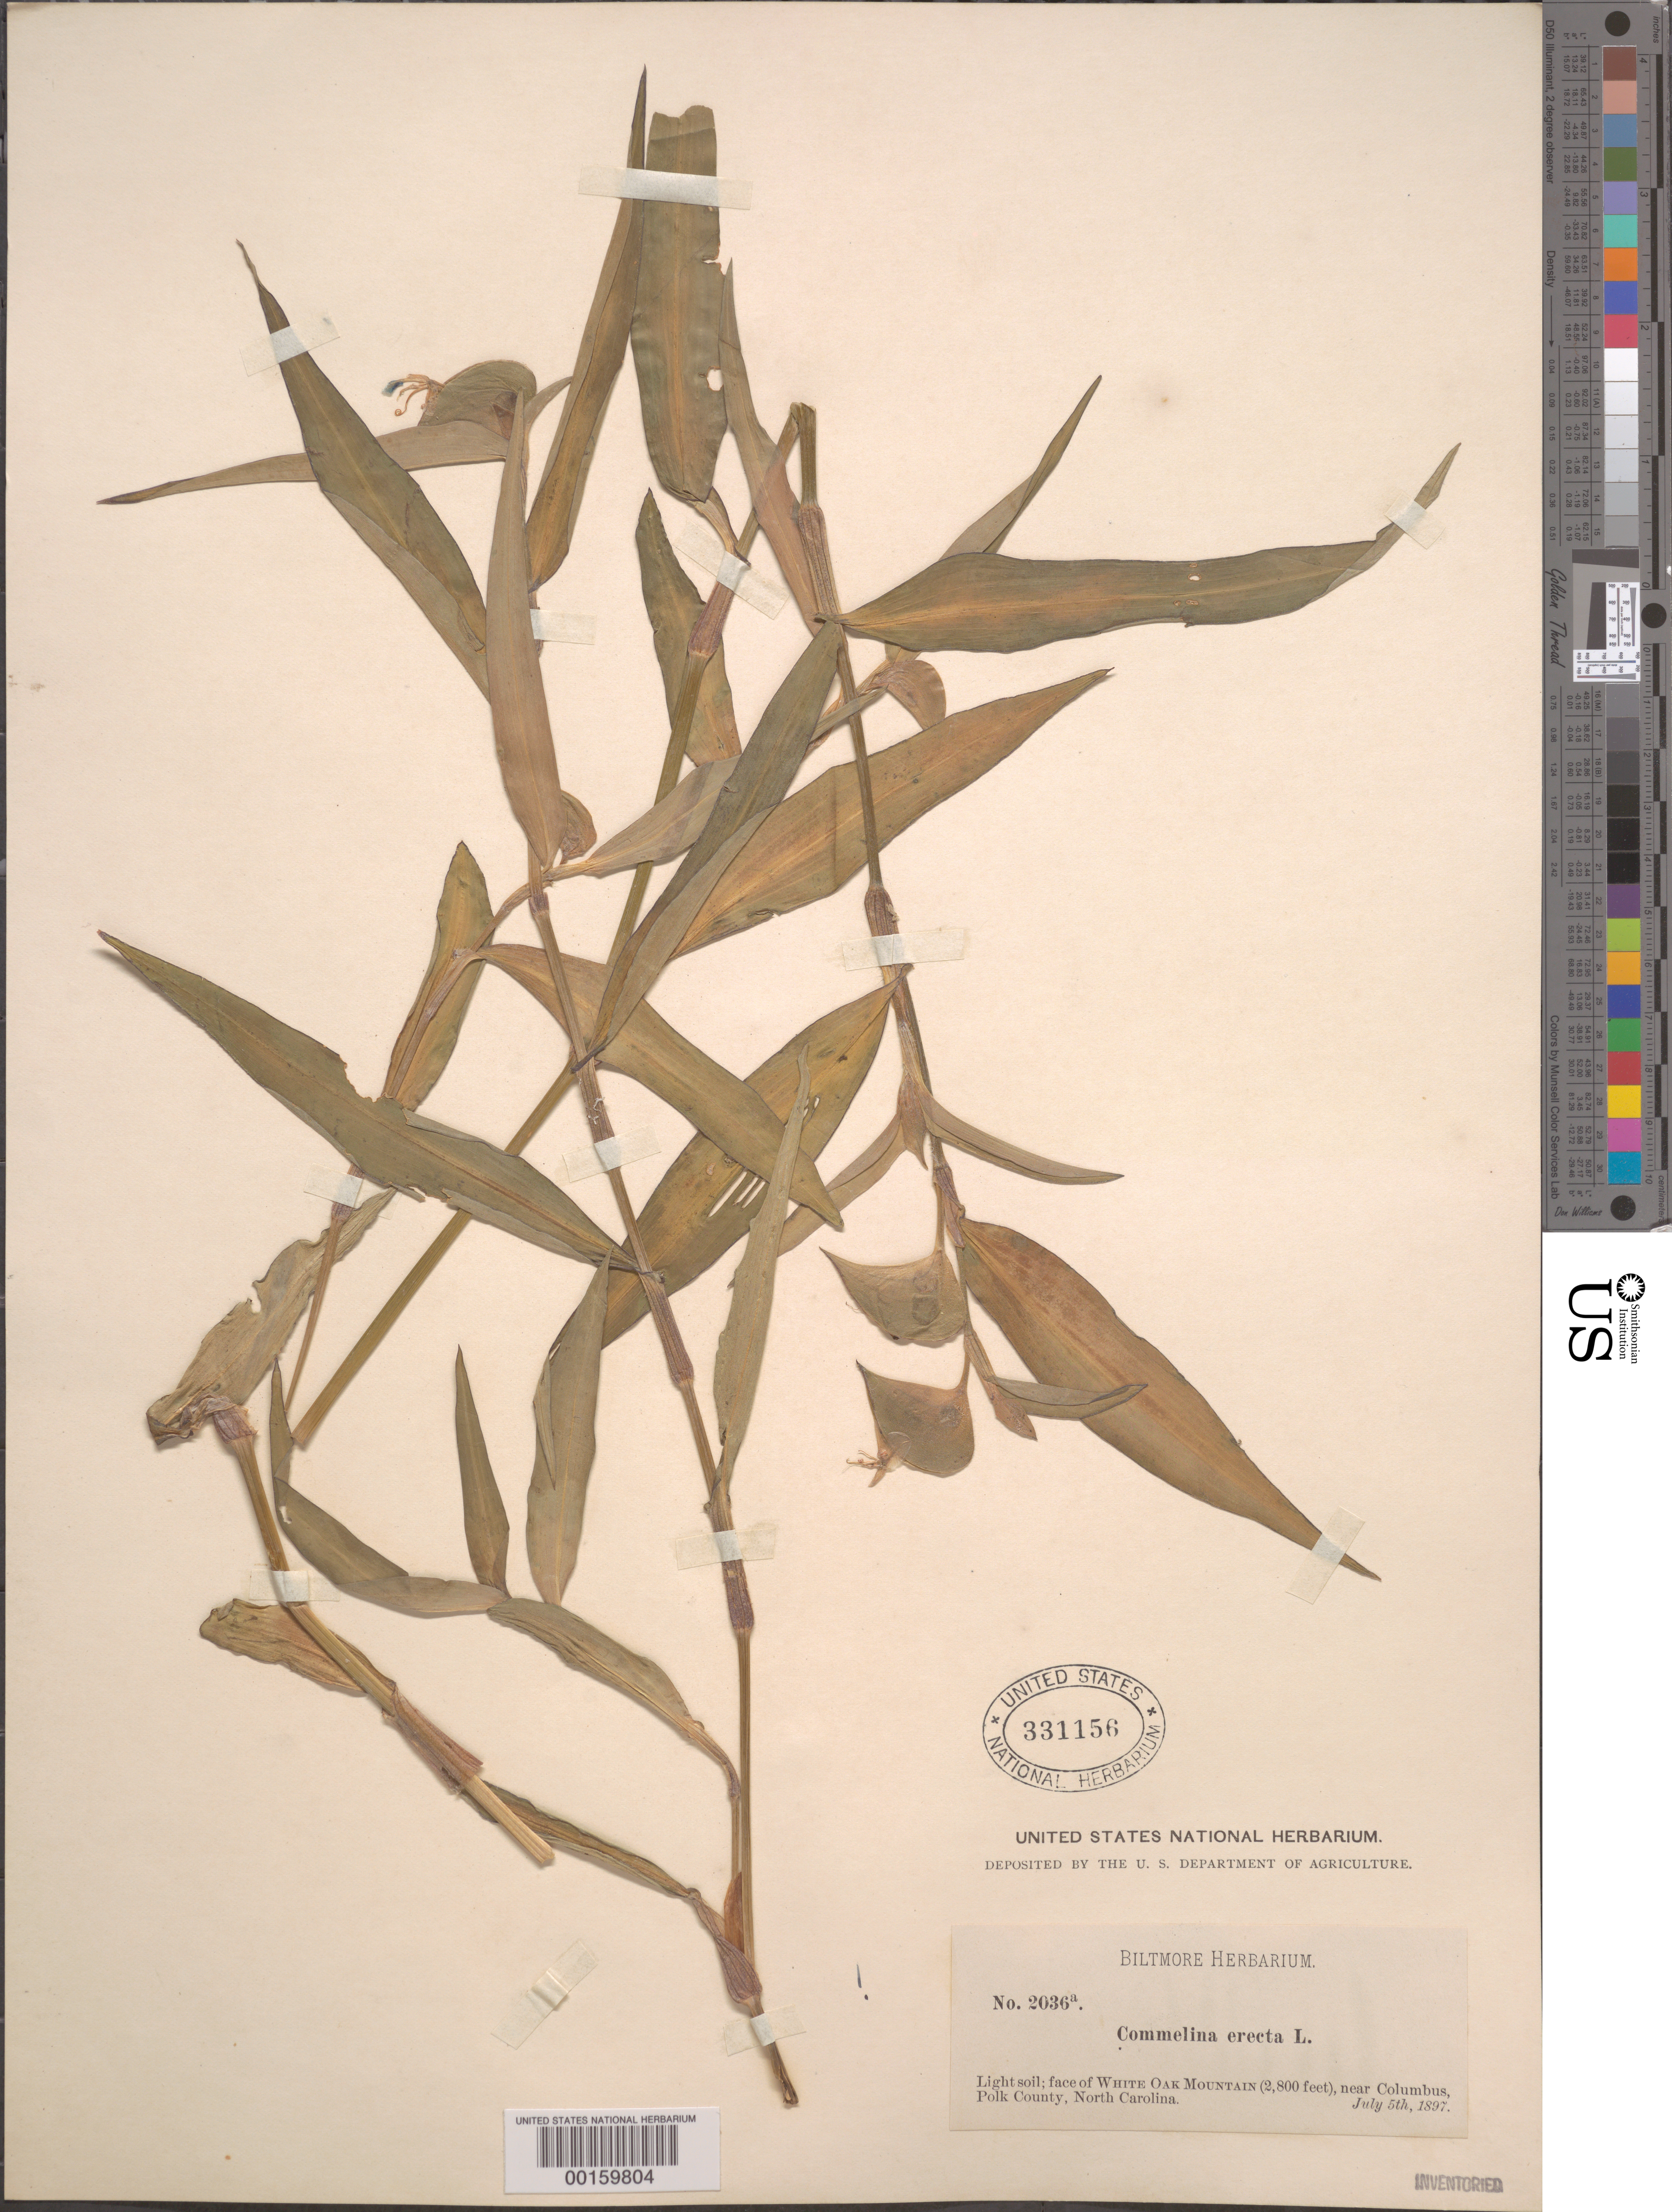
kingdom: Plantae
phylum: Tracheophyta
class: Liliopsida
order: Commelinales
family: Commelinaceae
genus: Commelina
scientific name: Commelina erecta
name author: L.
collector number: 2036a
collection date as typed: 05 Jul 1897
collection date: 1897-07-05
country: United States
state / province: North Carolina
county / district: Polk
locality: Face of white oak mt., near columbus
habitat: Light soil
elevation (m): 854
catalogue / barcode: US 331156